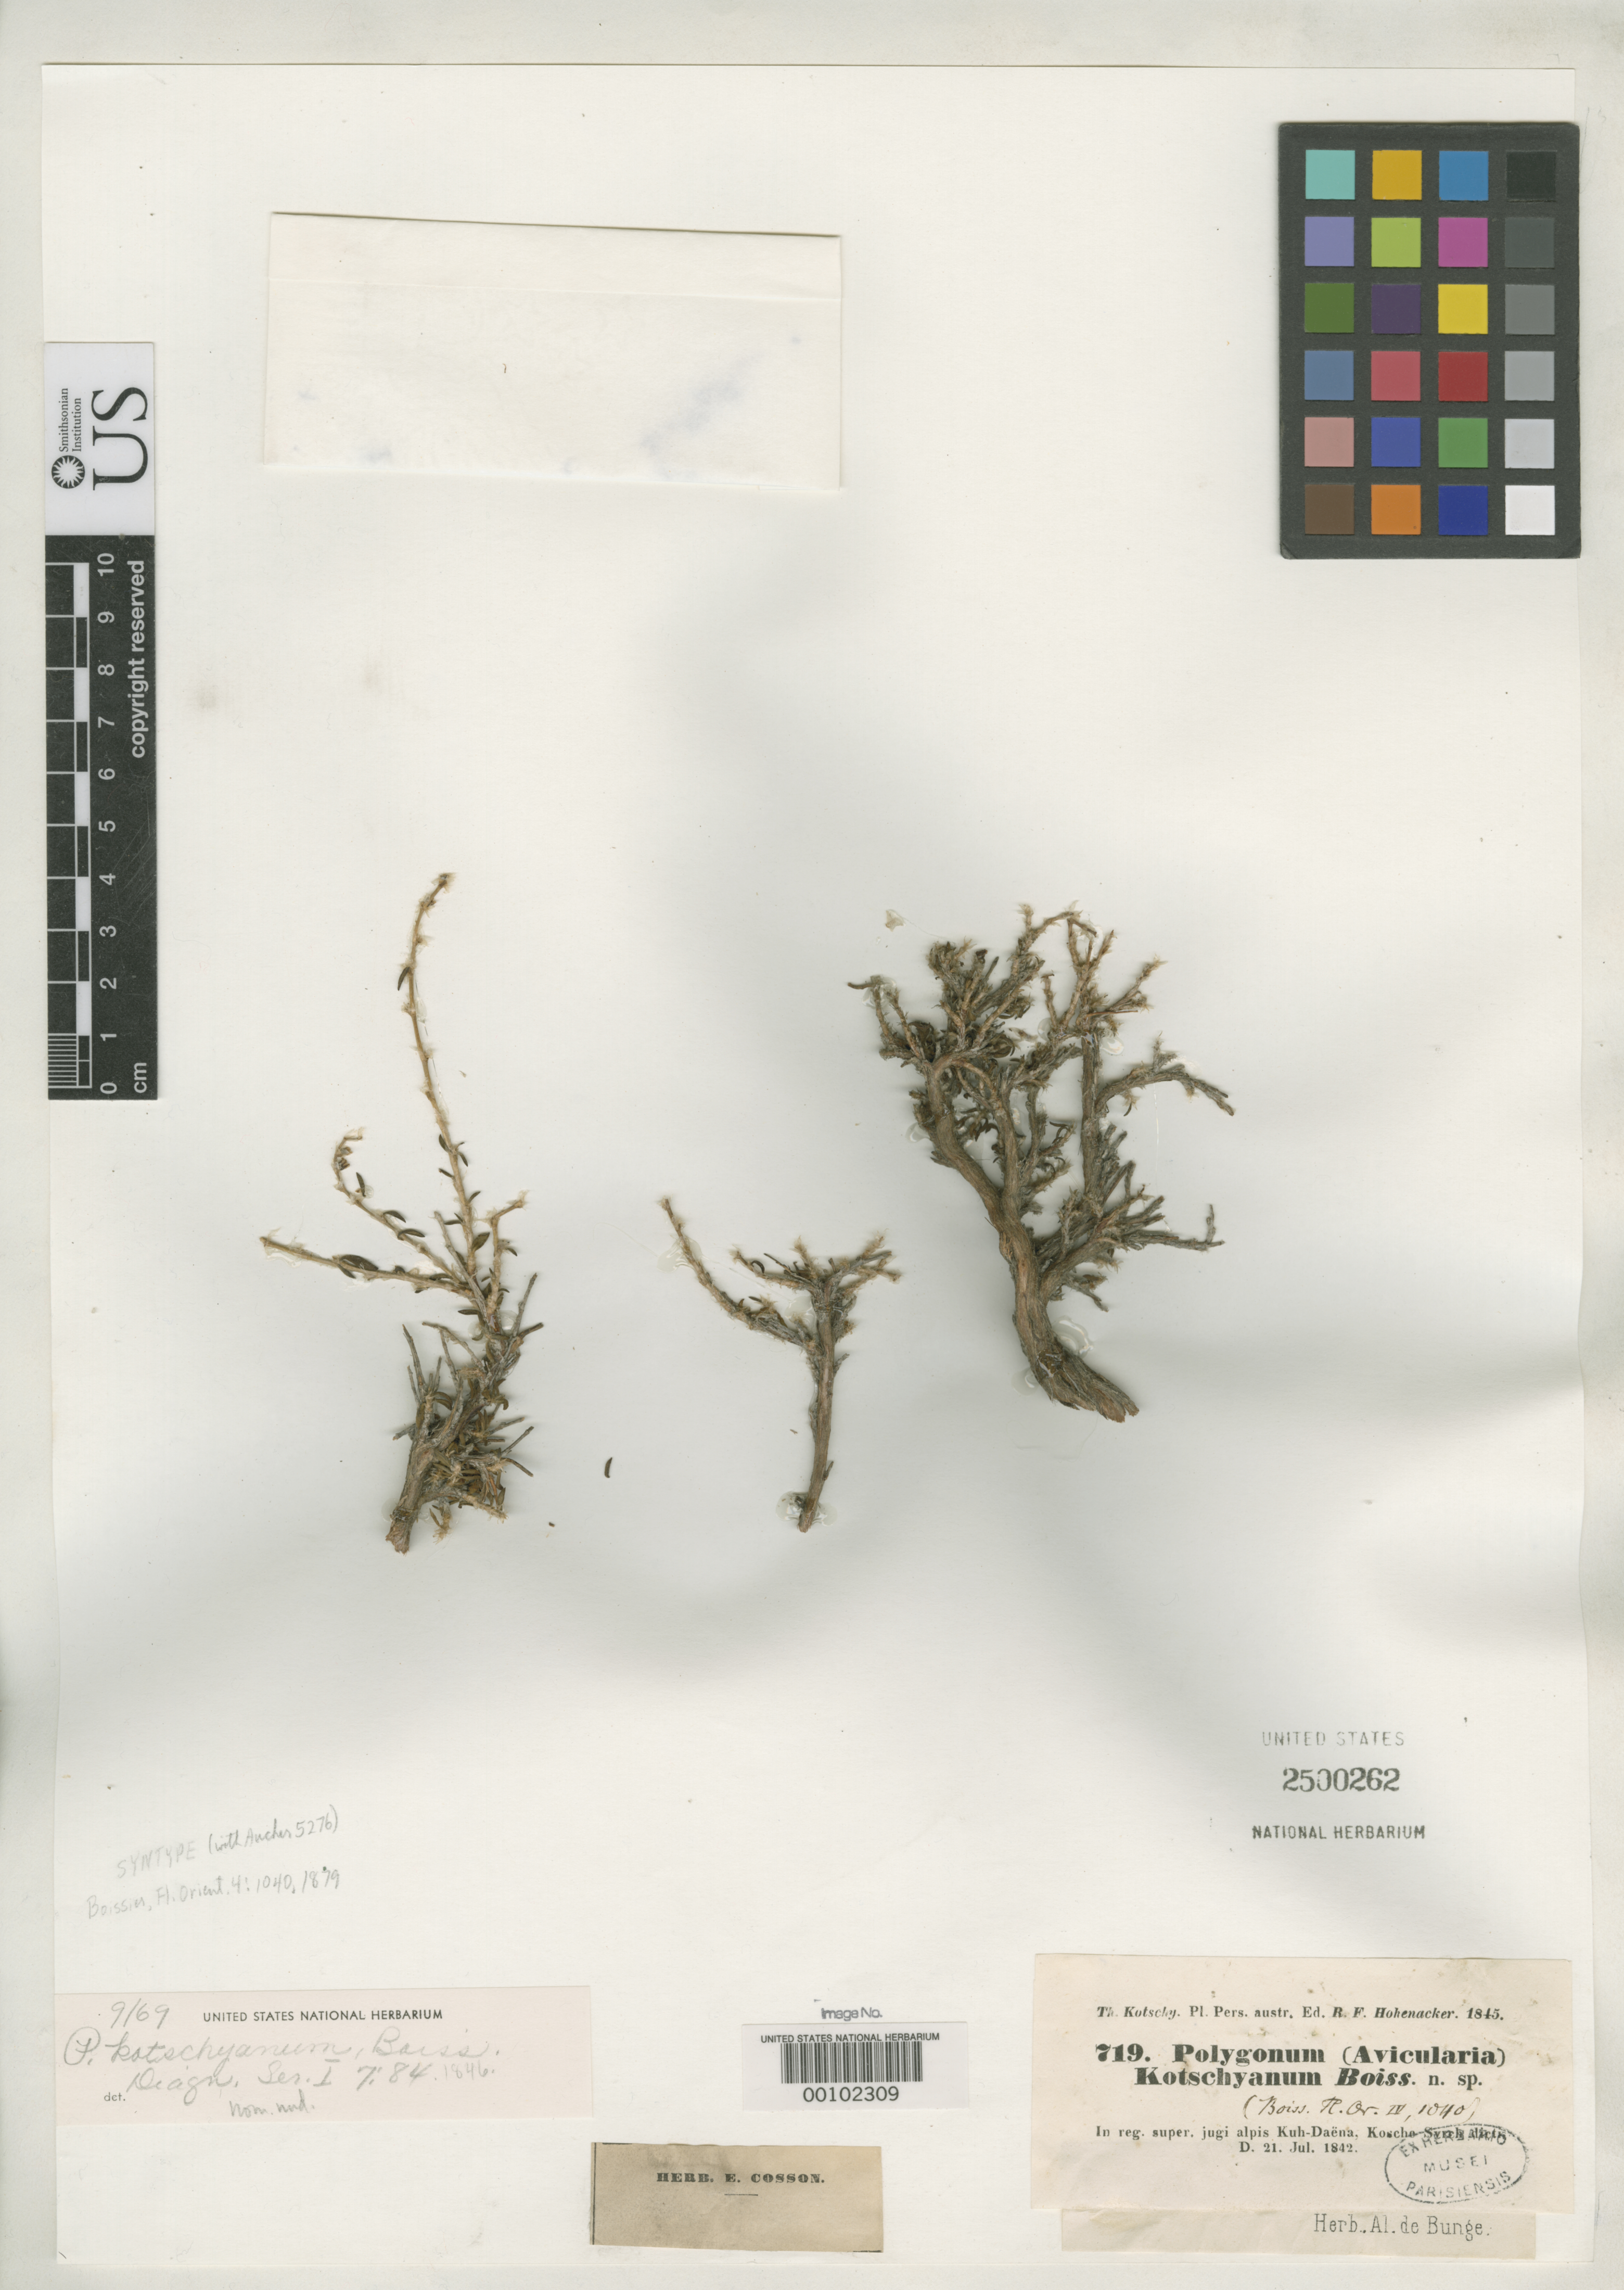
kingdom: Plantae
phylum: Tracheophyta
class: Magnoliopsida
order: Caryophyllales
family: Polygonaceae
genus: Polygonum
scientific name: Polygonum kotschyanum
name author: Boiss.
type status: Syntype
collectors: K. G. Kotschy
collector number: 719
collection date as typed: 21 Jul 1842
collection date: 1842-07-21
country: Iran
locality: Kuh-daena Kosche Syrrh Dicti.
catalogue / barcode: US 2500262